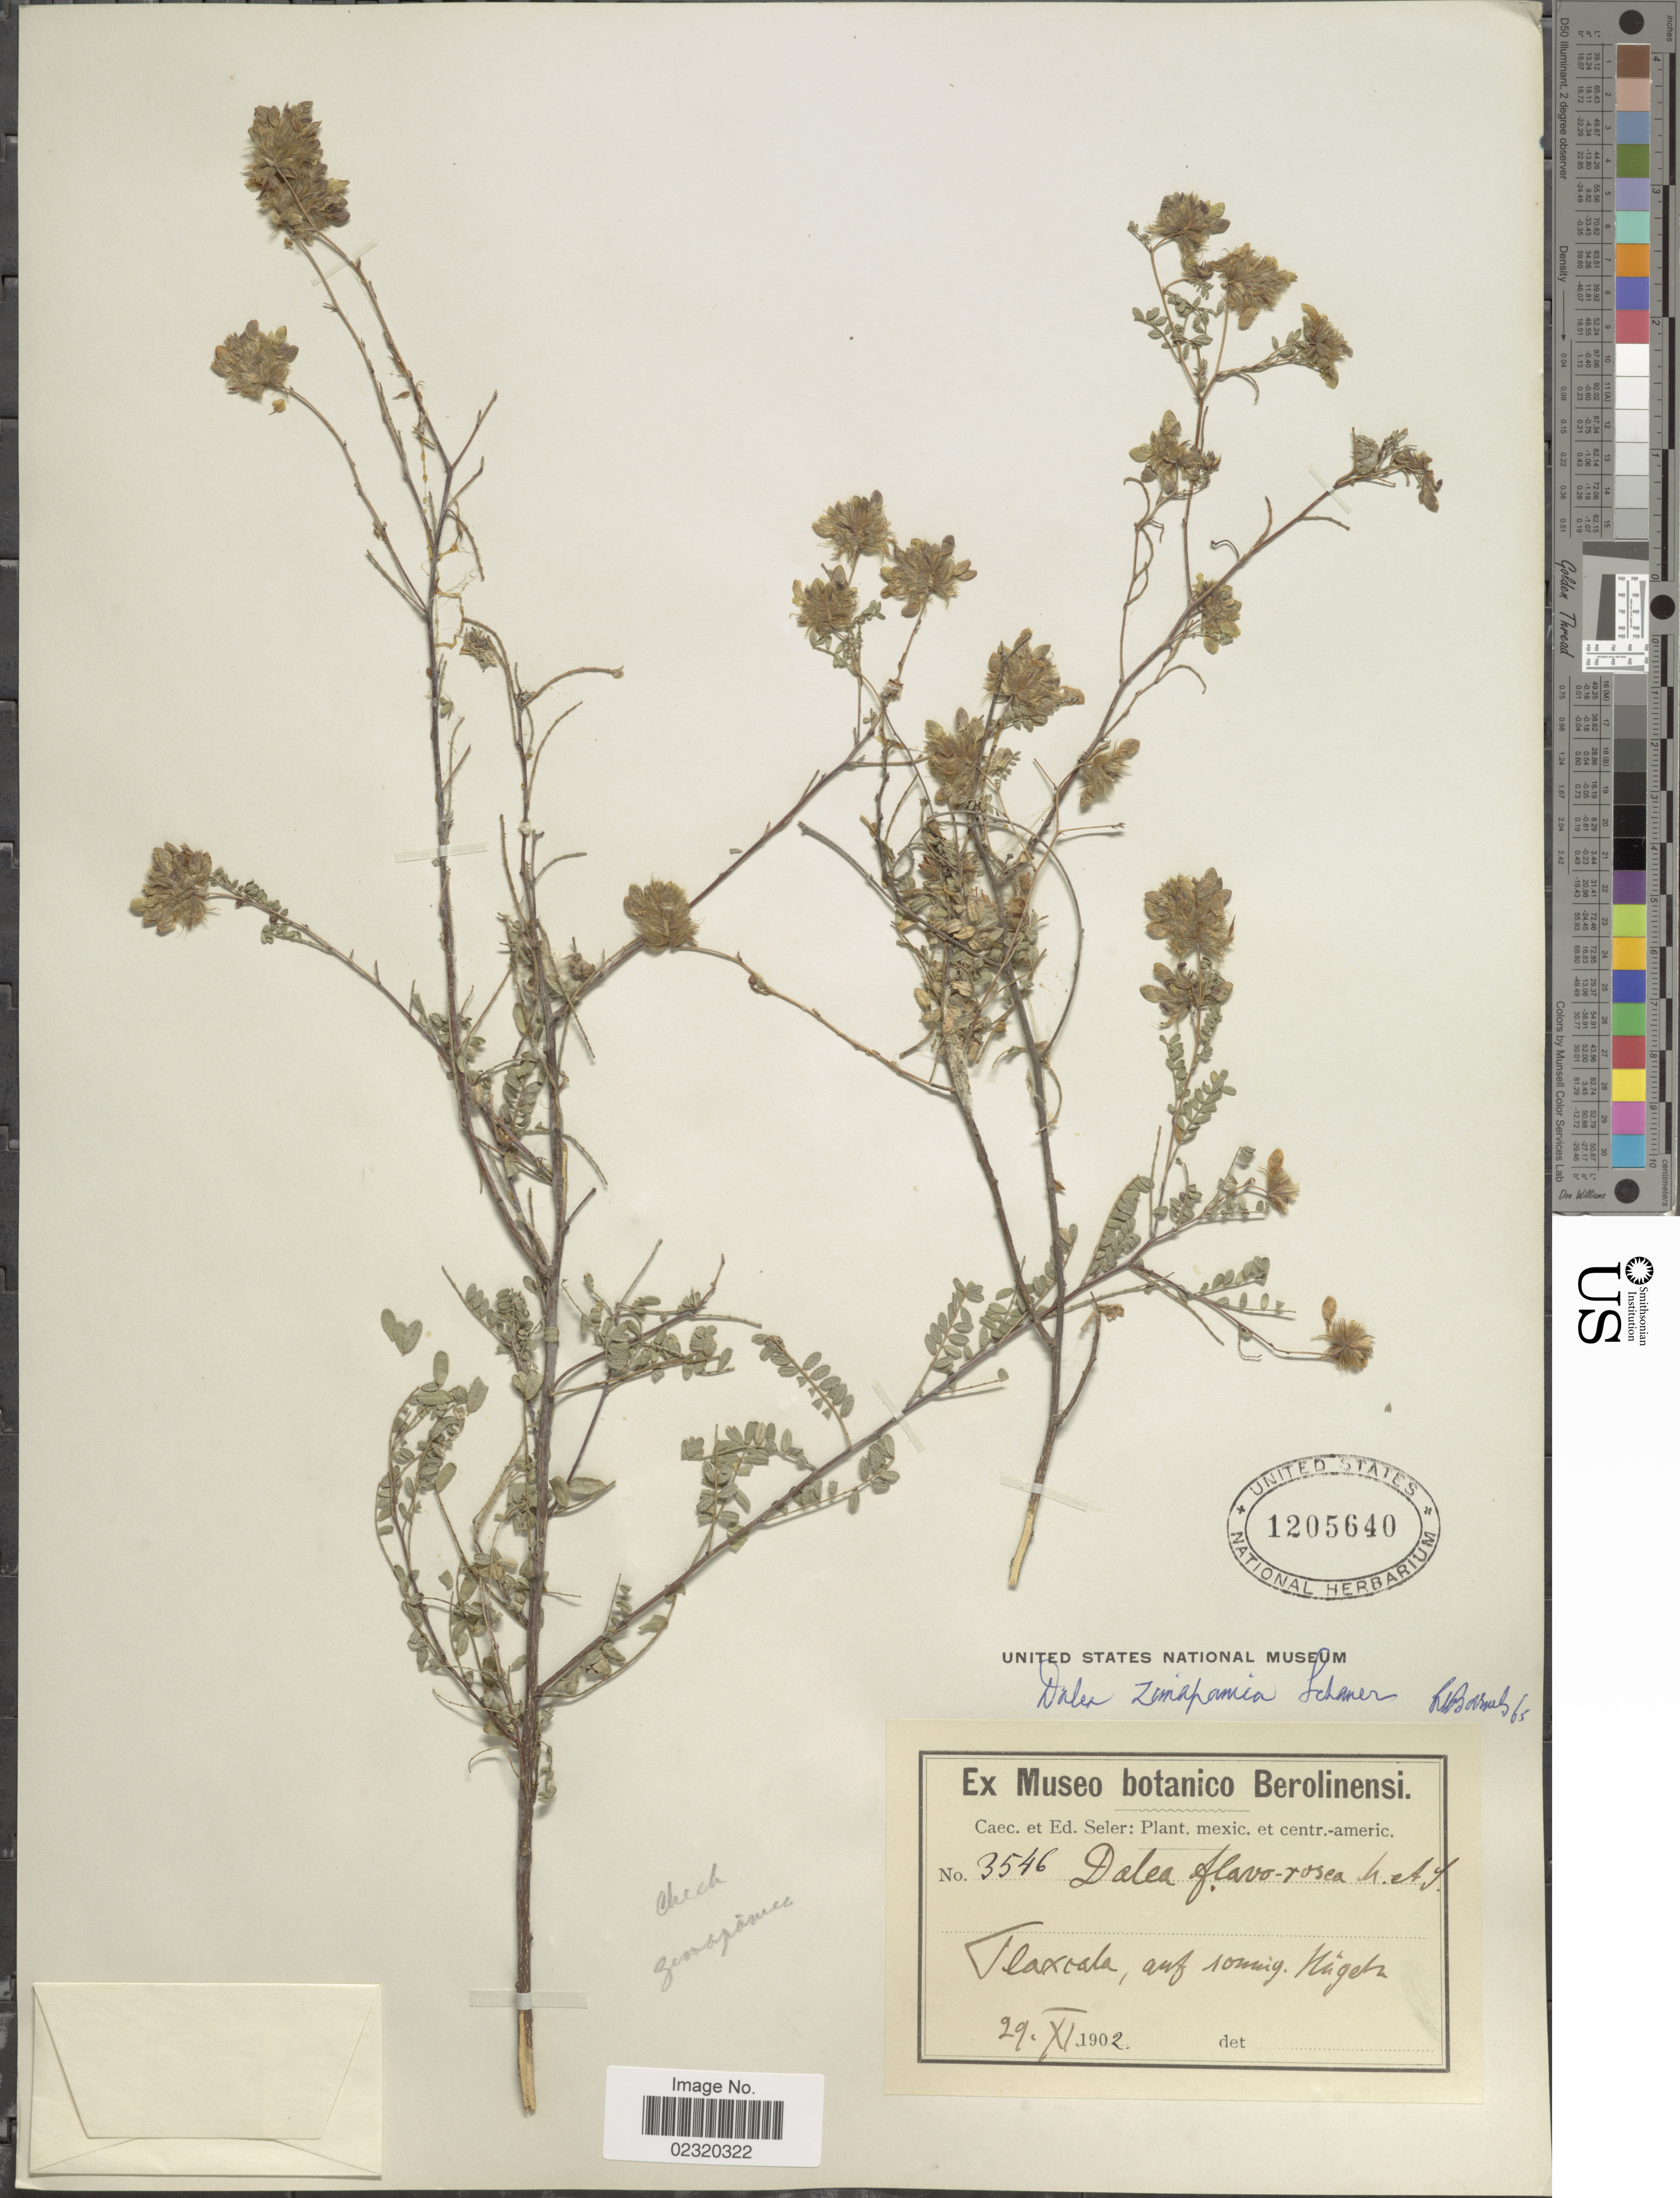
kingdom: Plantae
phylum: Tracheophyta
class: Magnoliopsida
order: Fabales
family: Fabaceae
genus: Dalea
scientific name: Dalea zimapanica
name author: S. Schauer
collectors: ex Caec. et Ed Seler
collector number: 3546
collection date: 1902-11-29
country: Mexico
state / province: Tlaxcala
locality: Auf sonnig. Hügeln.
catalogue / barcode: US 1205640